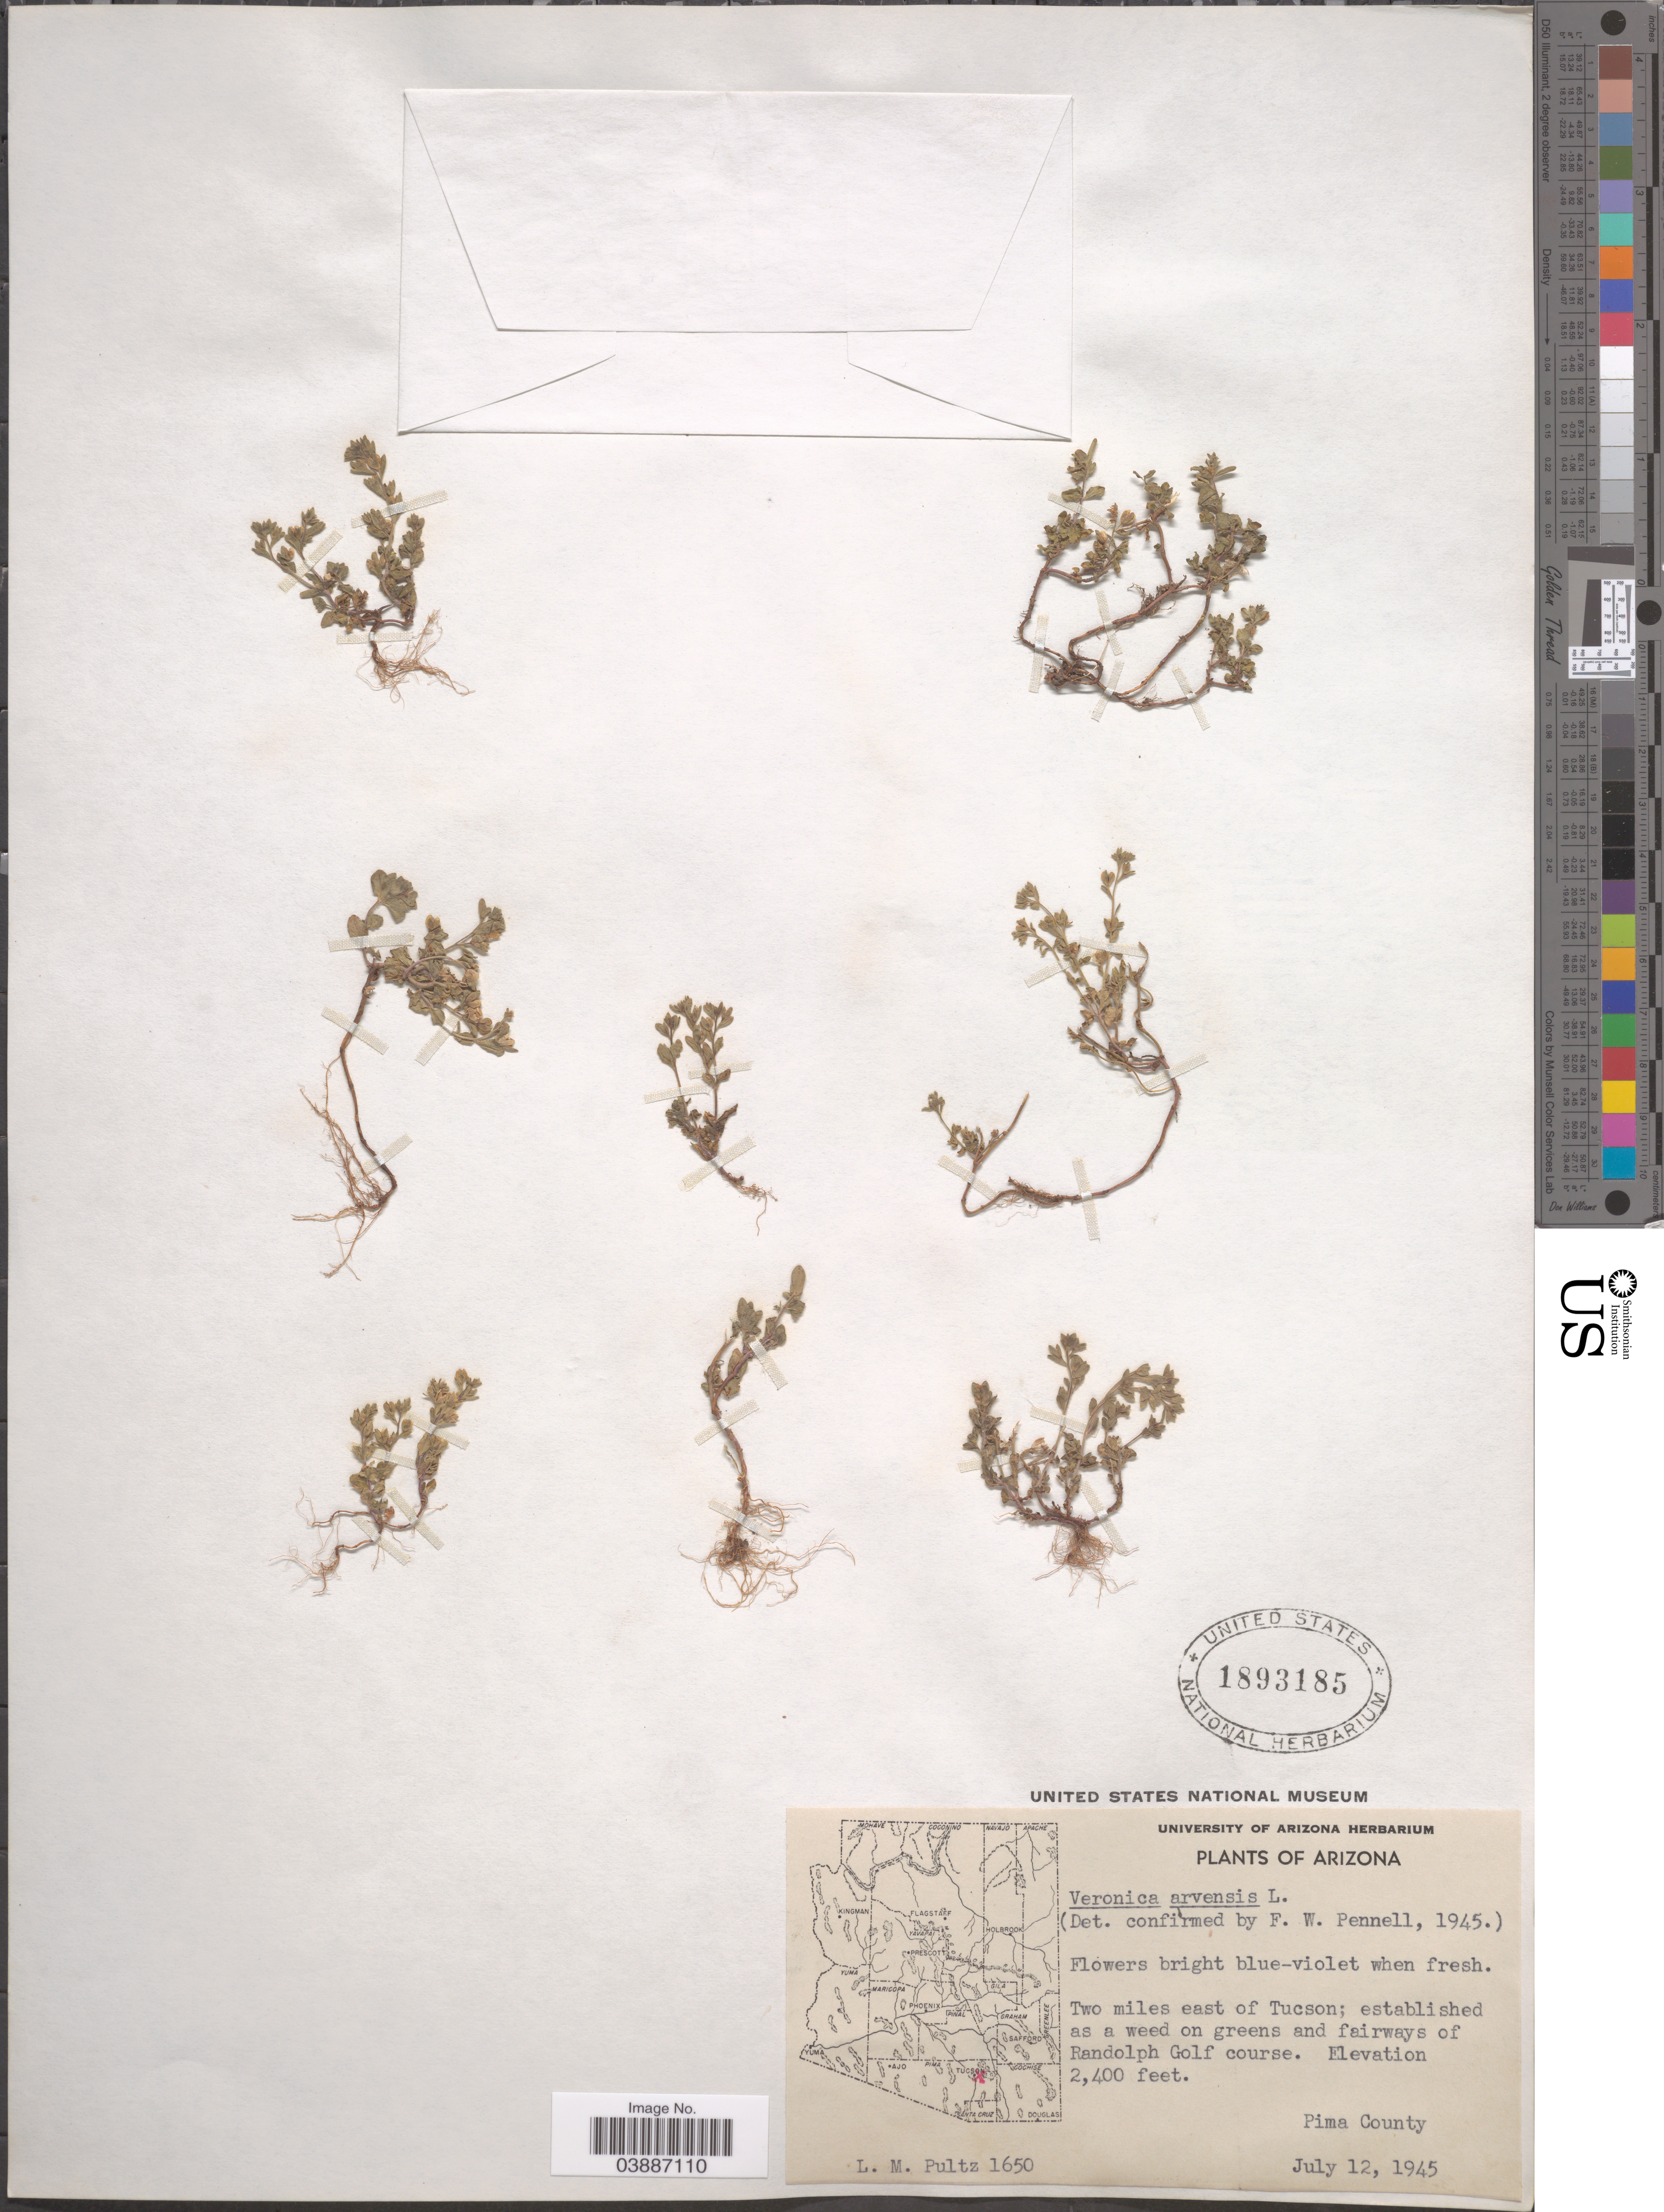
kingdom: Plantae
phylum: Tracheophyta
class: Magnoliopsida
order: Lamiales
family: Plantaginaceae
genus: Veronica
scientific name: Veronica arvensis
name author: L.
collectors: L. Pultz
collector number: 1650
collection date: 1945-07-12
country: United States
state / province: Arizona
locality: Two miles east of Tucson; on greens and fairways of Randolph Golf course. Pima County.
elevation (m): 732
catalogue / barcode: US 1893185